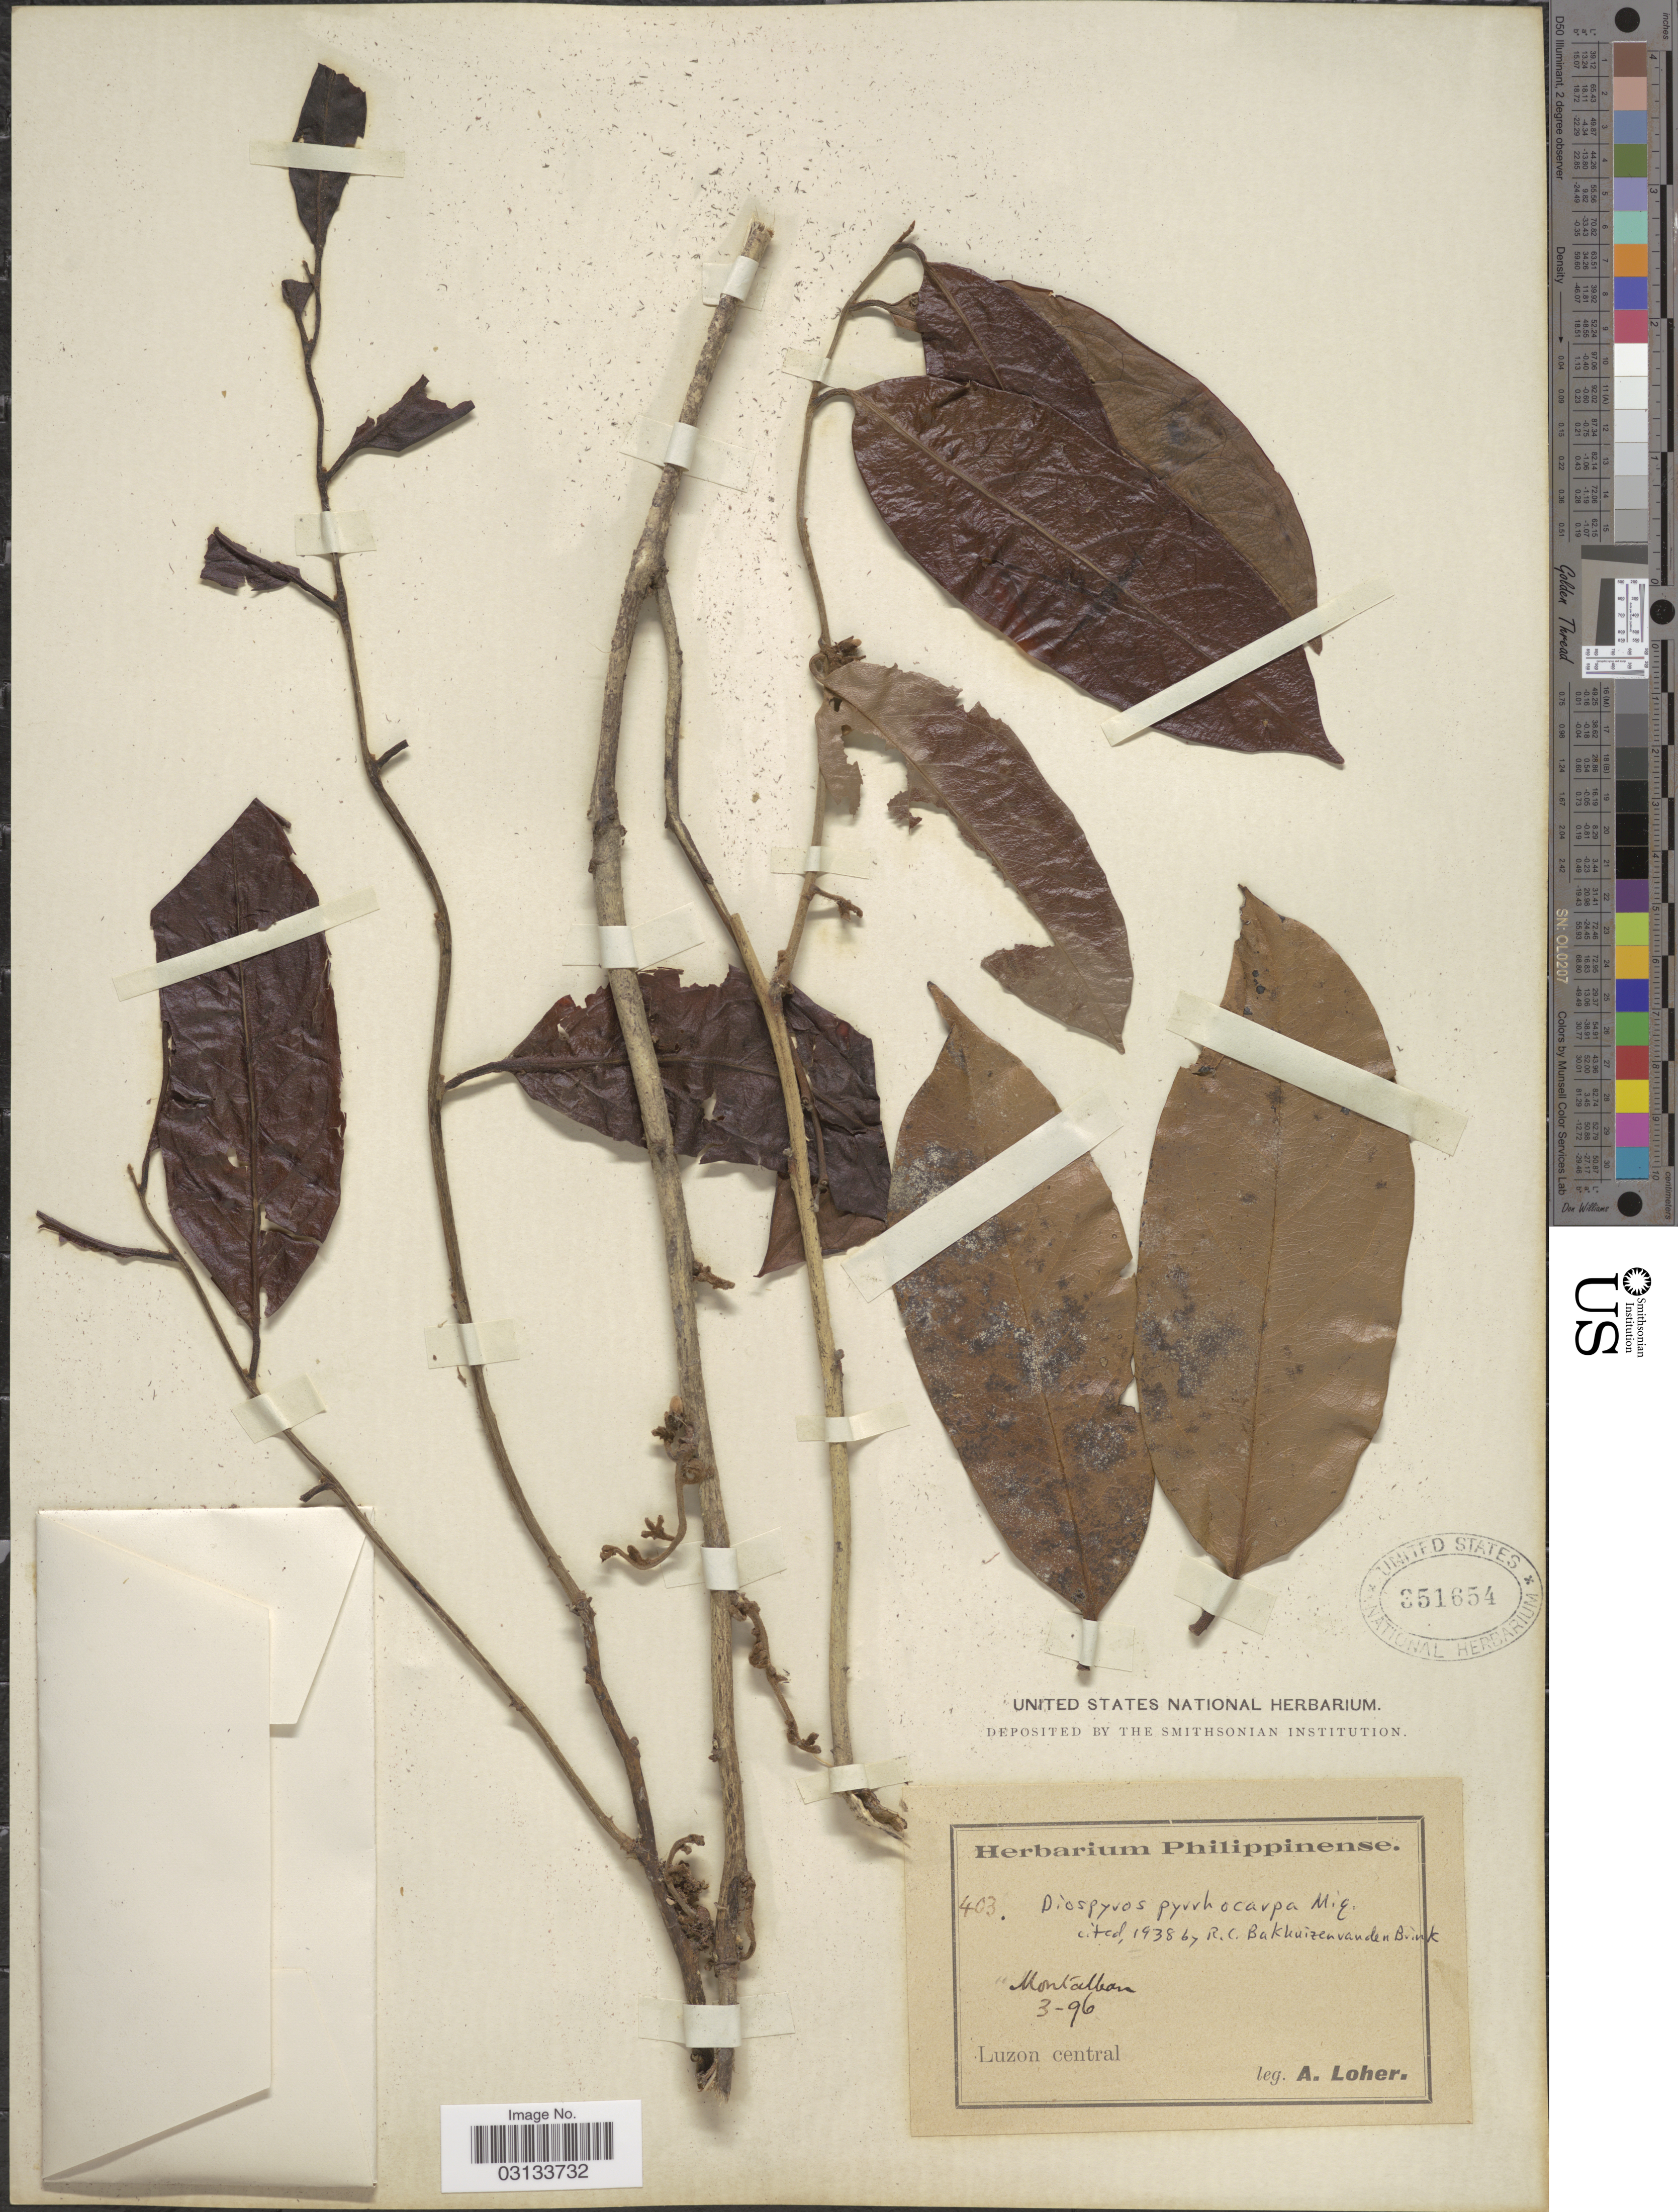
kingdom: Plantae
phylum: Tracheophyta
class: Magnoliopsida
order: Ericales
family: Ebenaceae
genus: Diospyros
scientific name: Diospyros pyrrhocarpa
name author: Miq.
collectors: A. Loher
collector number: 403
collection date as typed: Transcribed d/m/y: /3/96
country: Philippines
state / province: Central Luzon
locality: Montalban. Luzon central.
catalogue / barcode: US 351654